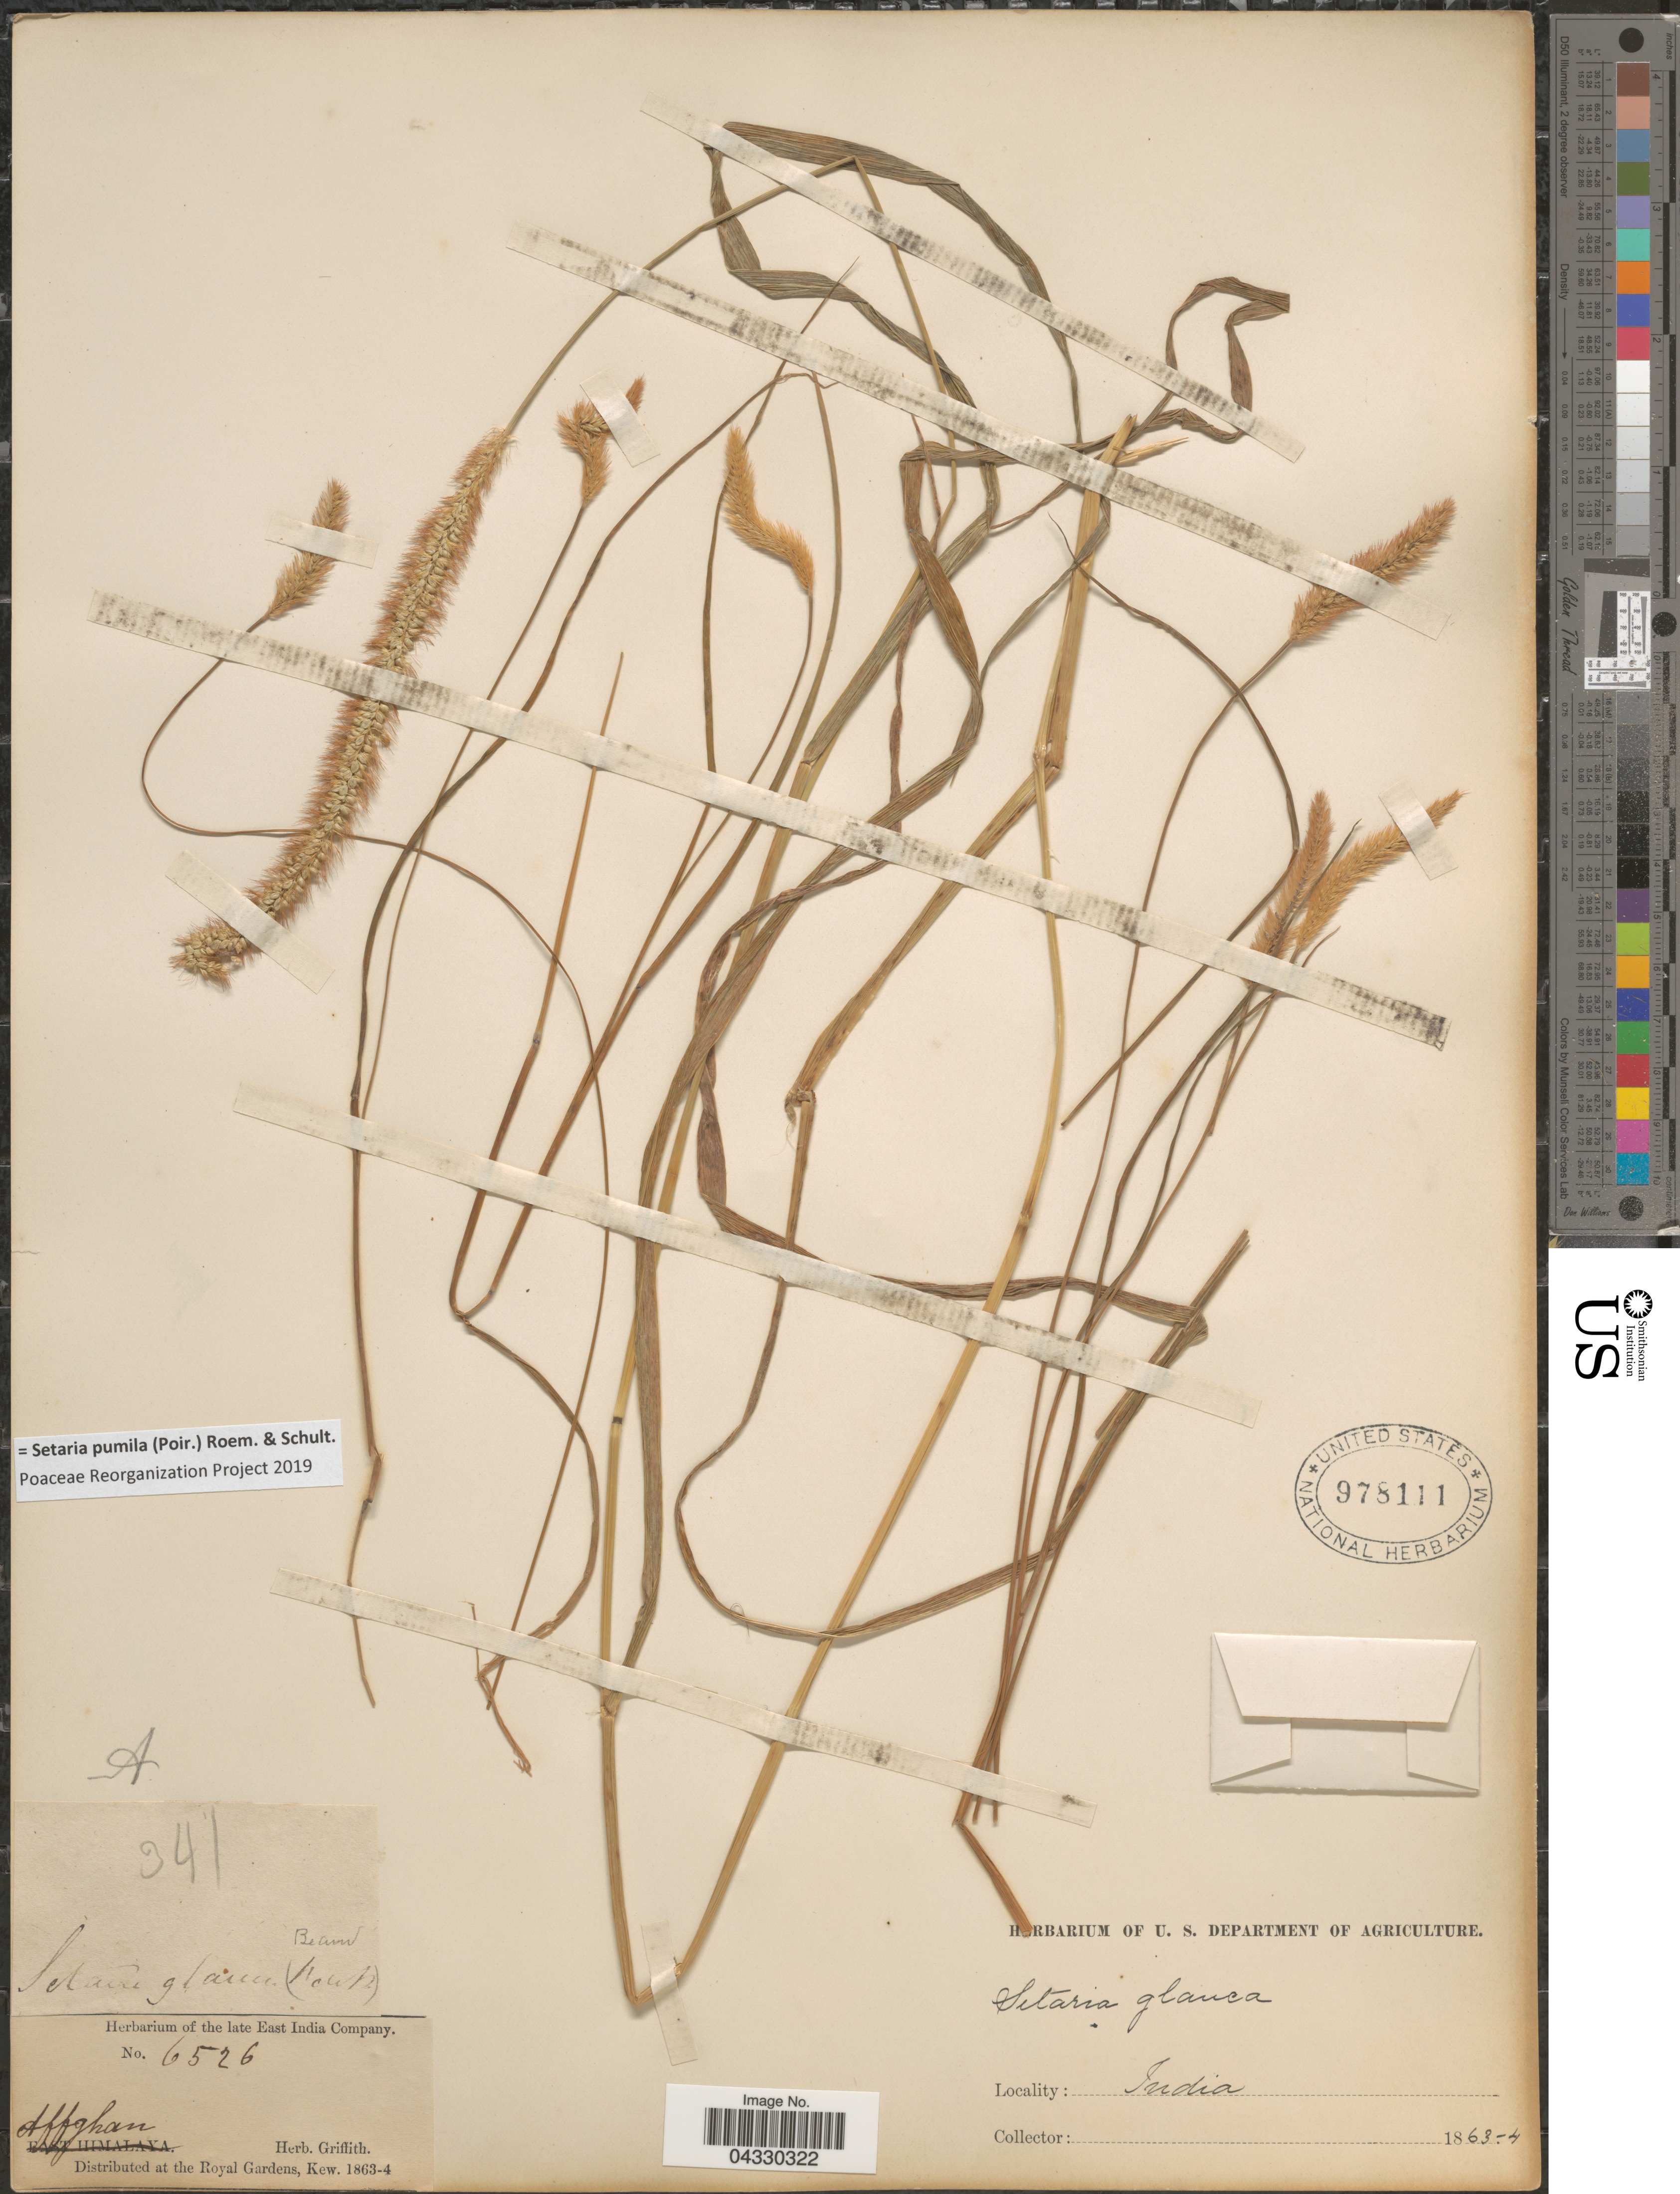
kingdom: Plantae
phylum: Tracheophyta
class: Liliopsida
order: Poales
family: Poaceae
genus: Setaria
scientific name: Setaria pumila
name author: (Poir.) Roem. & Schult.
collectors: ex herb. Griffith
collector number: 6526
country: India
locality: Affghan.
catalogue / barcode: US 978111